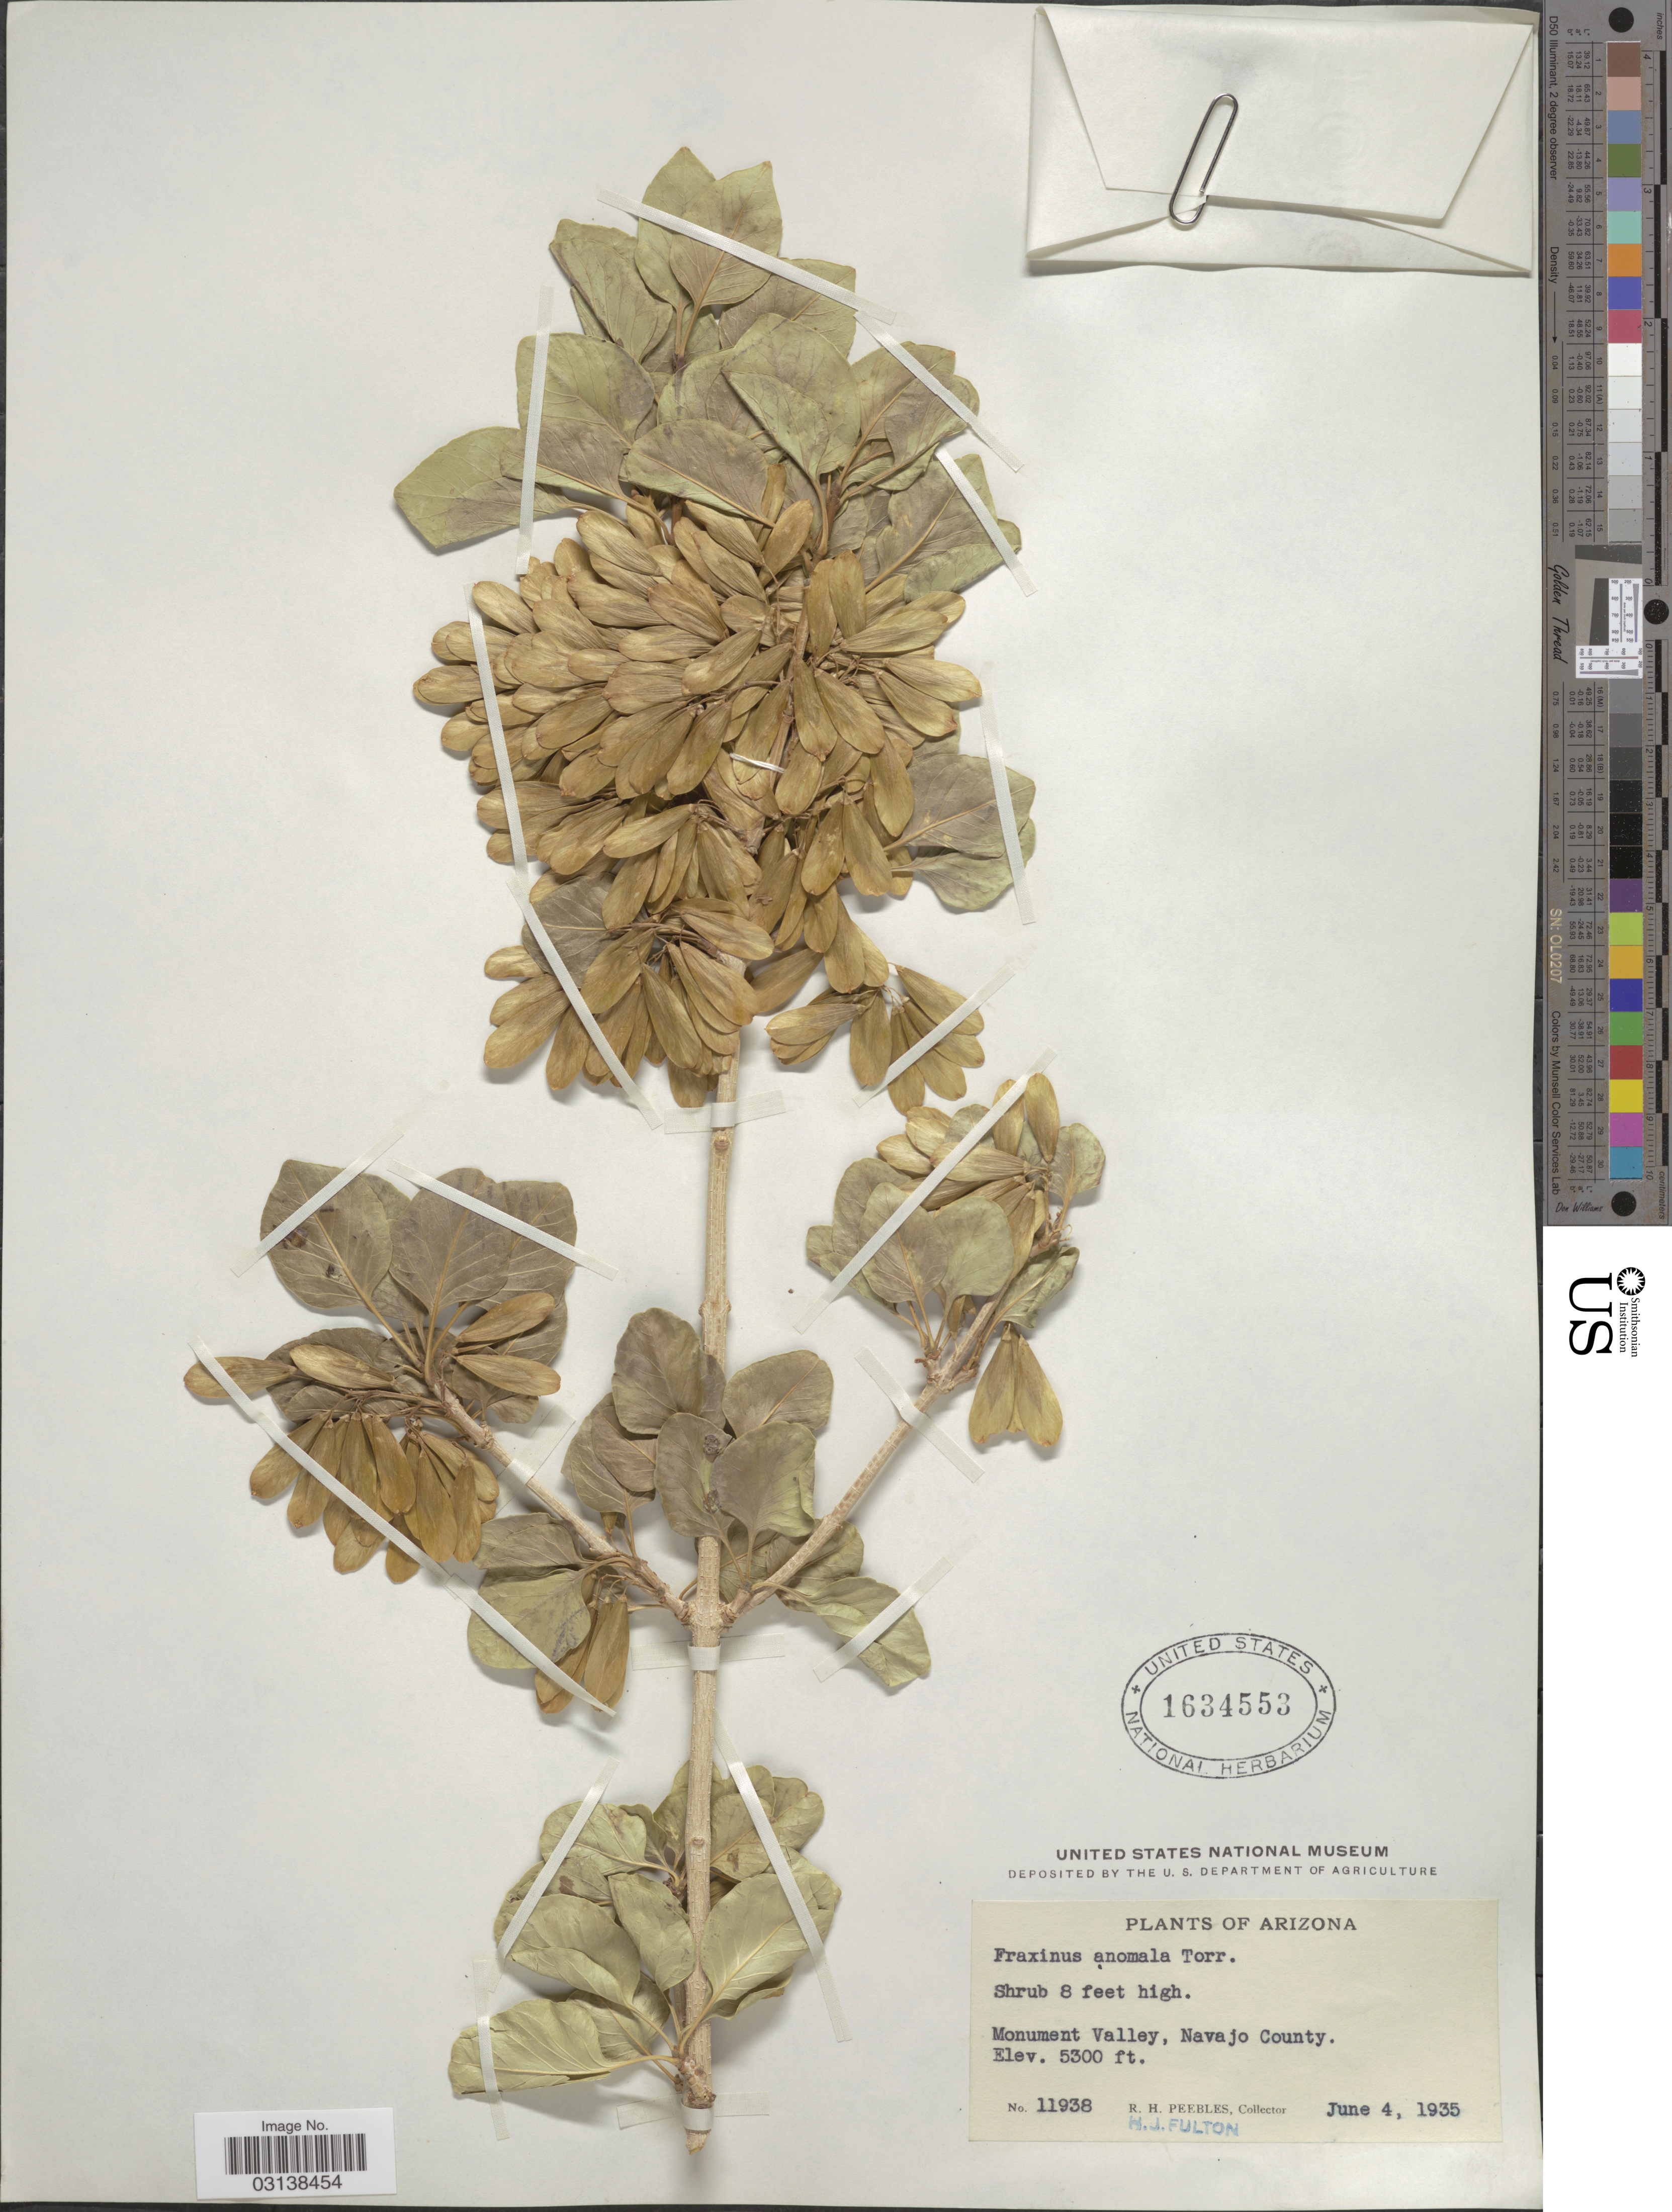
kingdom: Plantae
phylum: Tracheophyta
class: Magnoliopsida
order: Lamiales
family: Oleaceae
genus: Fraxinus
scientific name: Fraxinus anomala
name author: Torr. ex S. Watson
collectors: R. H. Peebles & H. Fulton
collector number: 11938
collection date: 1935-06-04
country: United States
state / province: Arizona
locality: Monument Valley, Navajo County.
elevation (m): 1615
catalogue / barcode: US 1634553